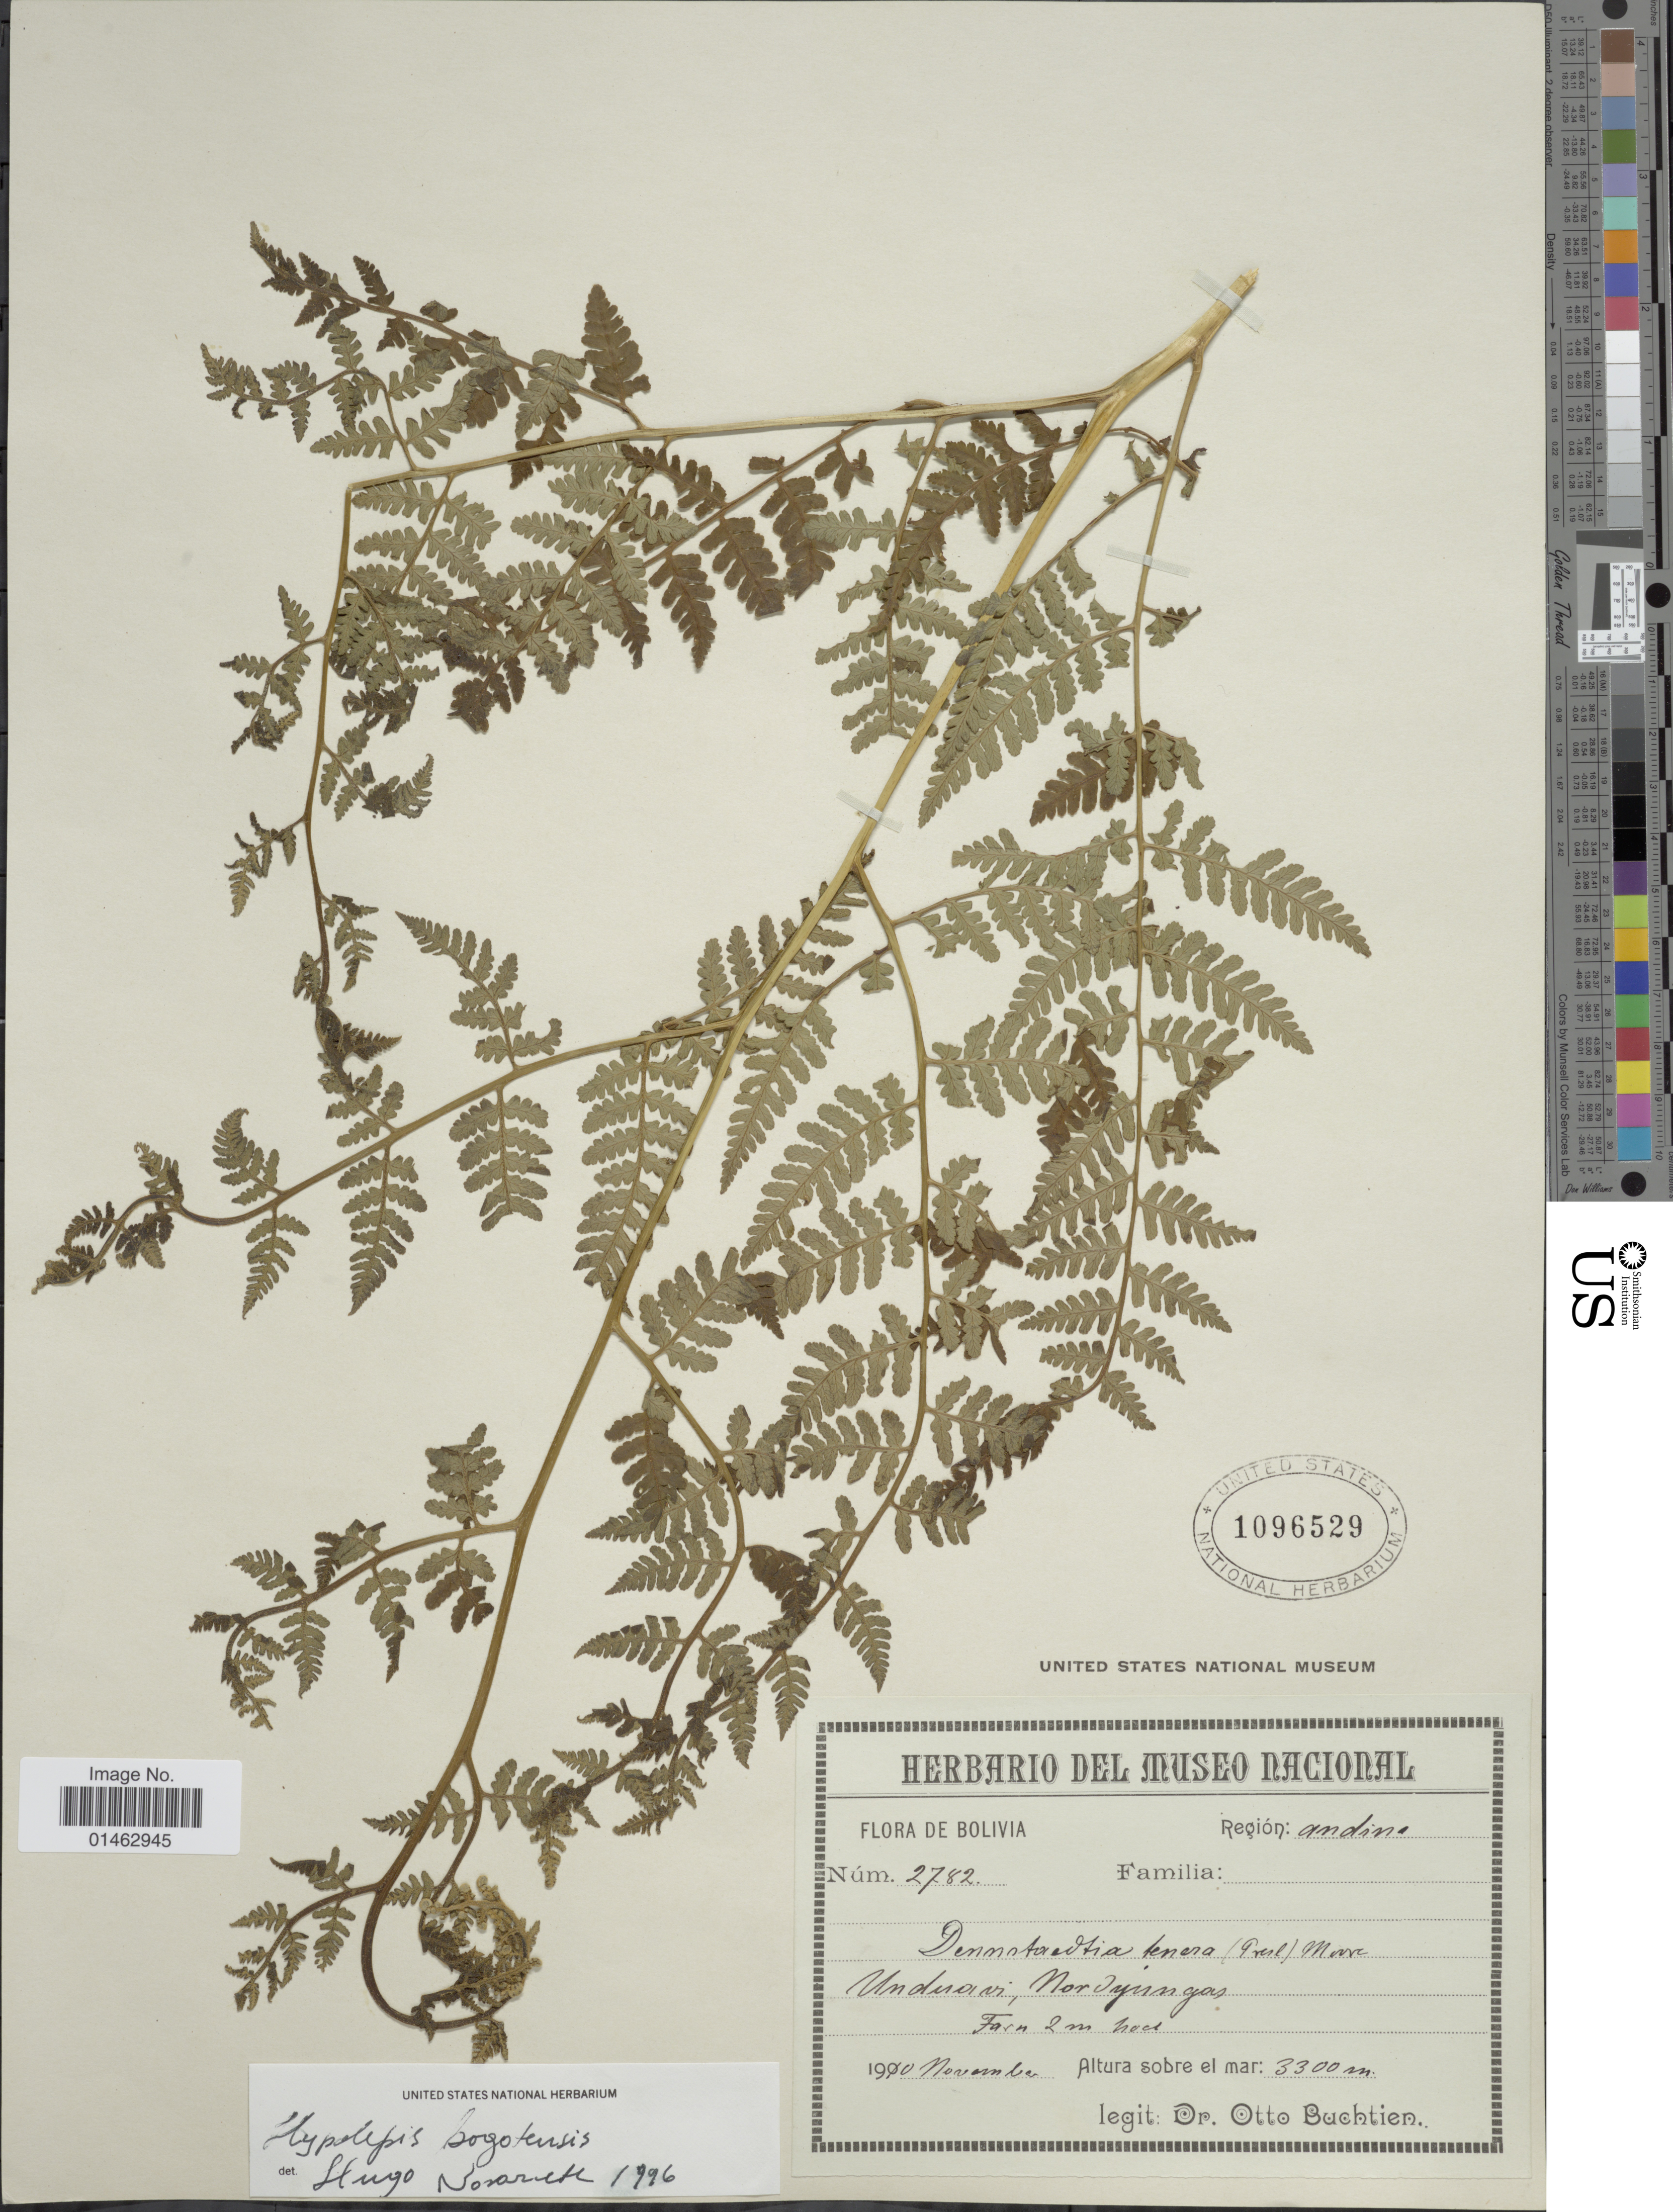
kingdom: Plantae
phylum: Tracheophyta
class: Polypodiopsida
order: Polypodiales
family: Dennstaedtiaceae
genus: Hypolepis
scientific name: Hypolepis bogotensis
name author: H. Karst.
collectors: O. Buchtien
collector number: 2782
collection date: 1910-11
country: Bolivia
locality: Region: Andina, Unduavi, Nordyungas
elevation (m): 3300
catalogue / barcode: US 1096529